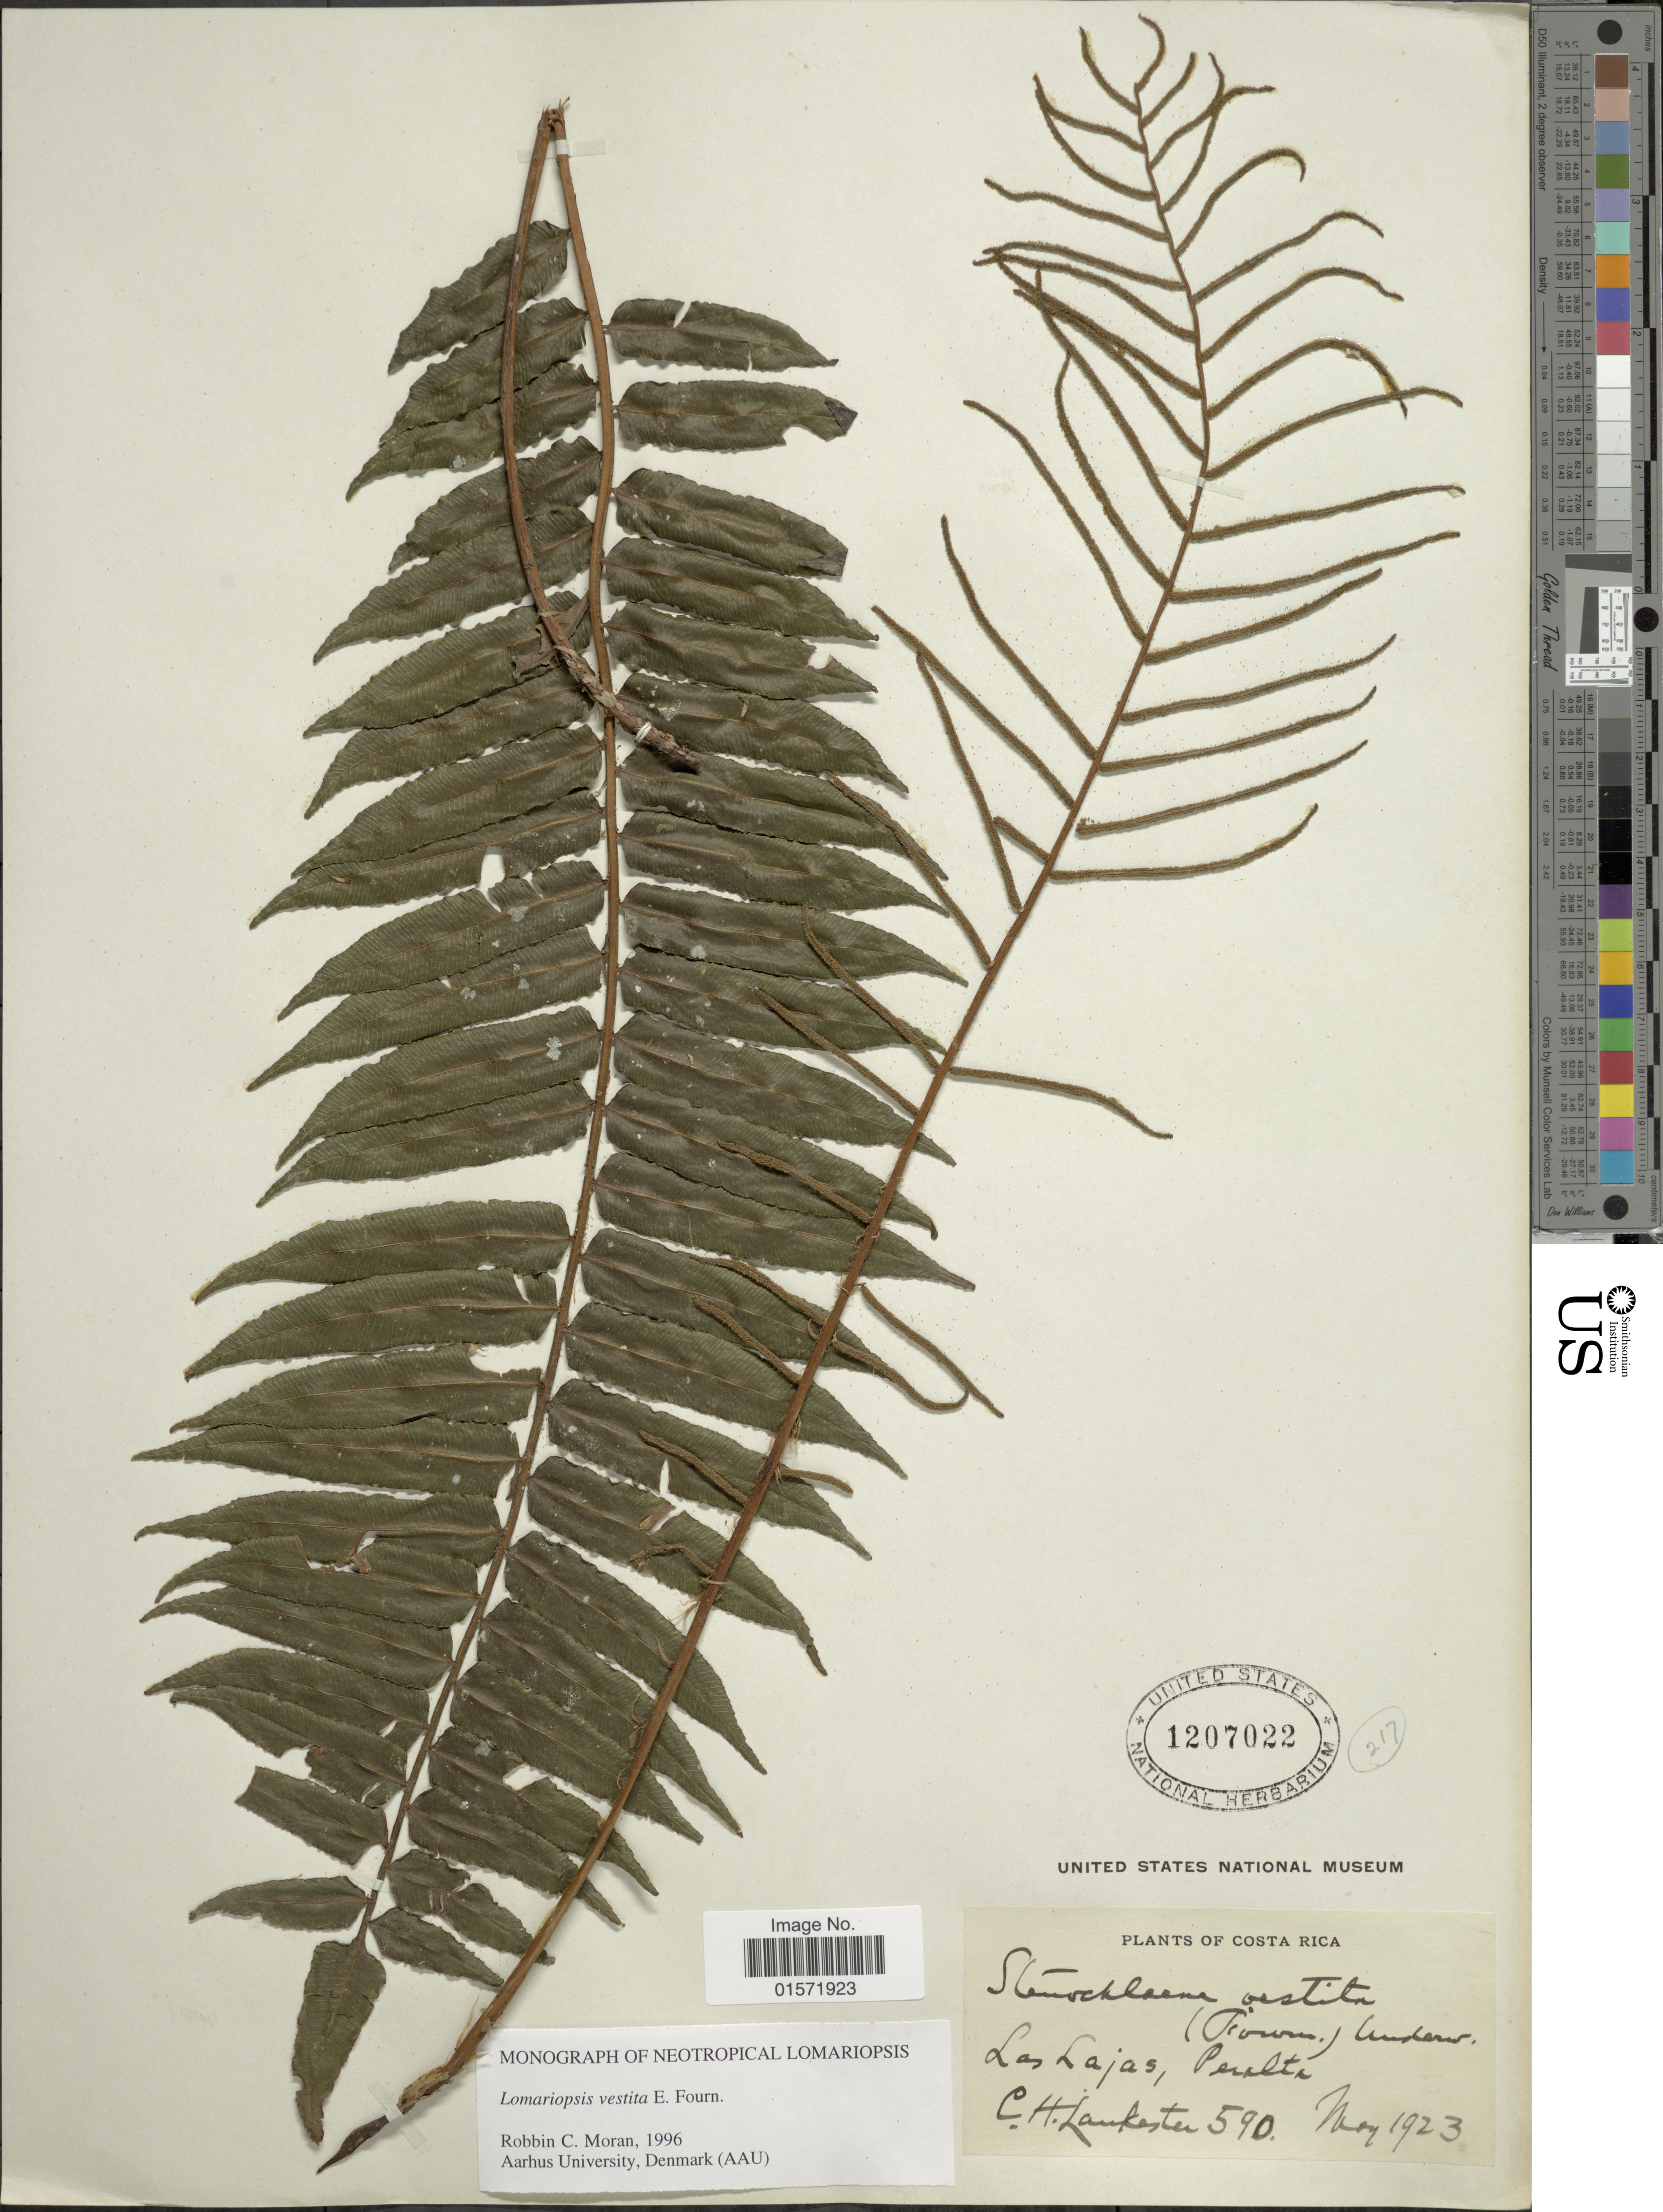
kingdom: Plantae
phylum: Tracheophyta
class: Polypodiopsida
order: Polypodiales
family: Lomariopsidaceae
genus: Lomariopsis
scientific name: Lomariopsis vestita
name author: E. Fourn.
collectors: C. H. Lankester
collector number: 590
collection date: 1923-05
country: Costa Rica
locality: Las Lajas, Peralta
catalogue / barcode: US 1207022